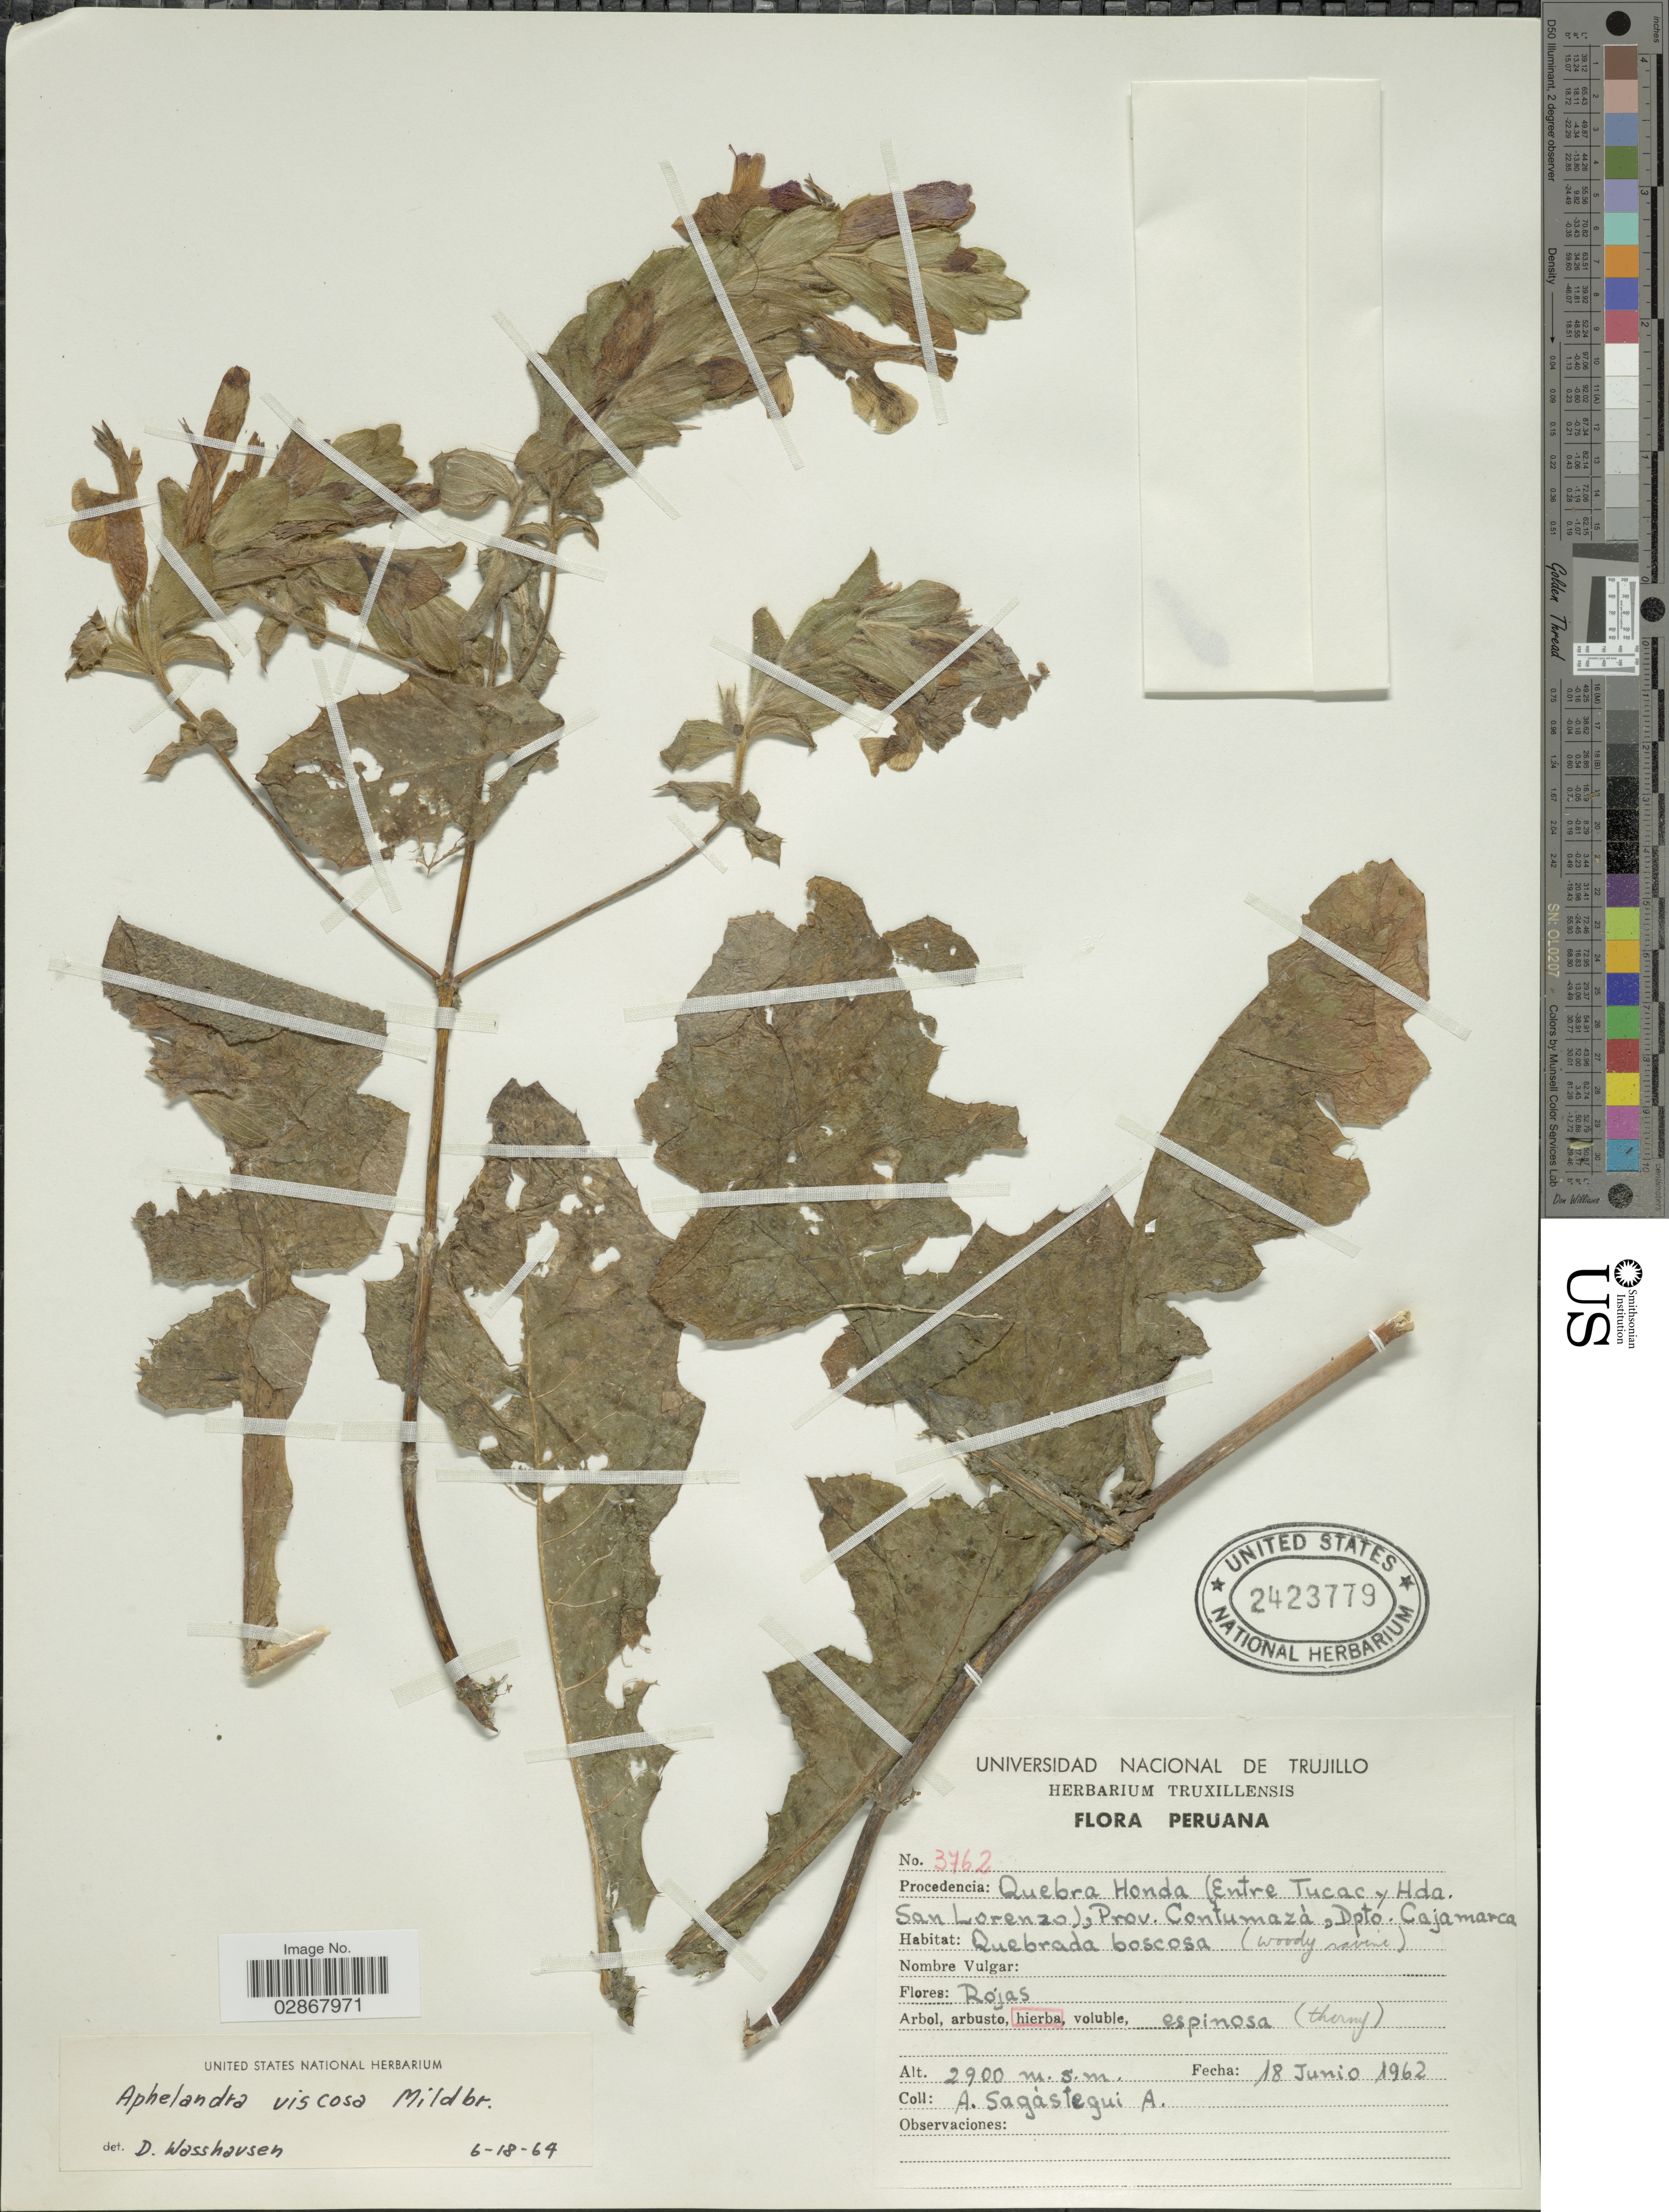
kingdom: Plantae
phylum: Tracheophyta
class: Magnoliopsida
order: Lamiales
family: Acanthaceae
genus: Aphelandra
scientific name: Aphelandra viscosa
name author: Mildbr.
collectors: A. Sagástegui A.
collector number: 3762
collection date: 1962-06-18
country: Peru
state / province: Cajamarca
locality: Procedencia: Quebrada Honda (Entre Tucac y Hda. San Lorenzo), Prov. Contumazá, Dpto. Cajamarca.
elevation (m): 2900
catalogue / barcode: US 2423779